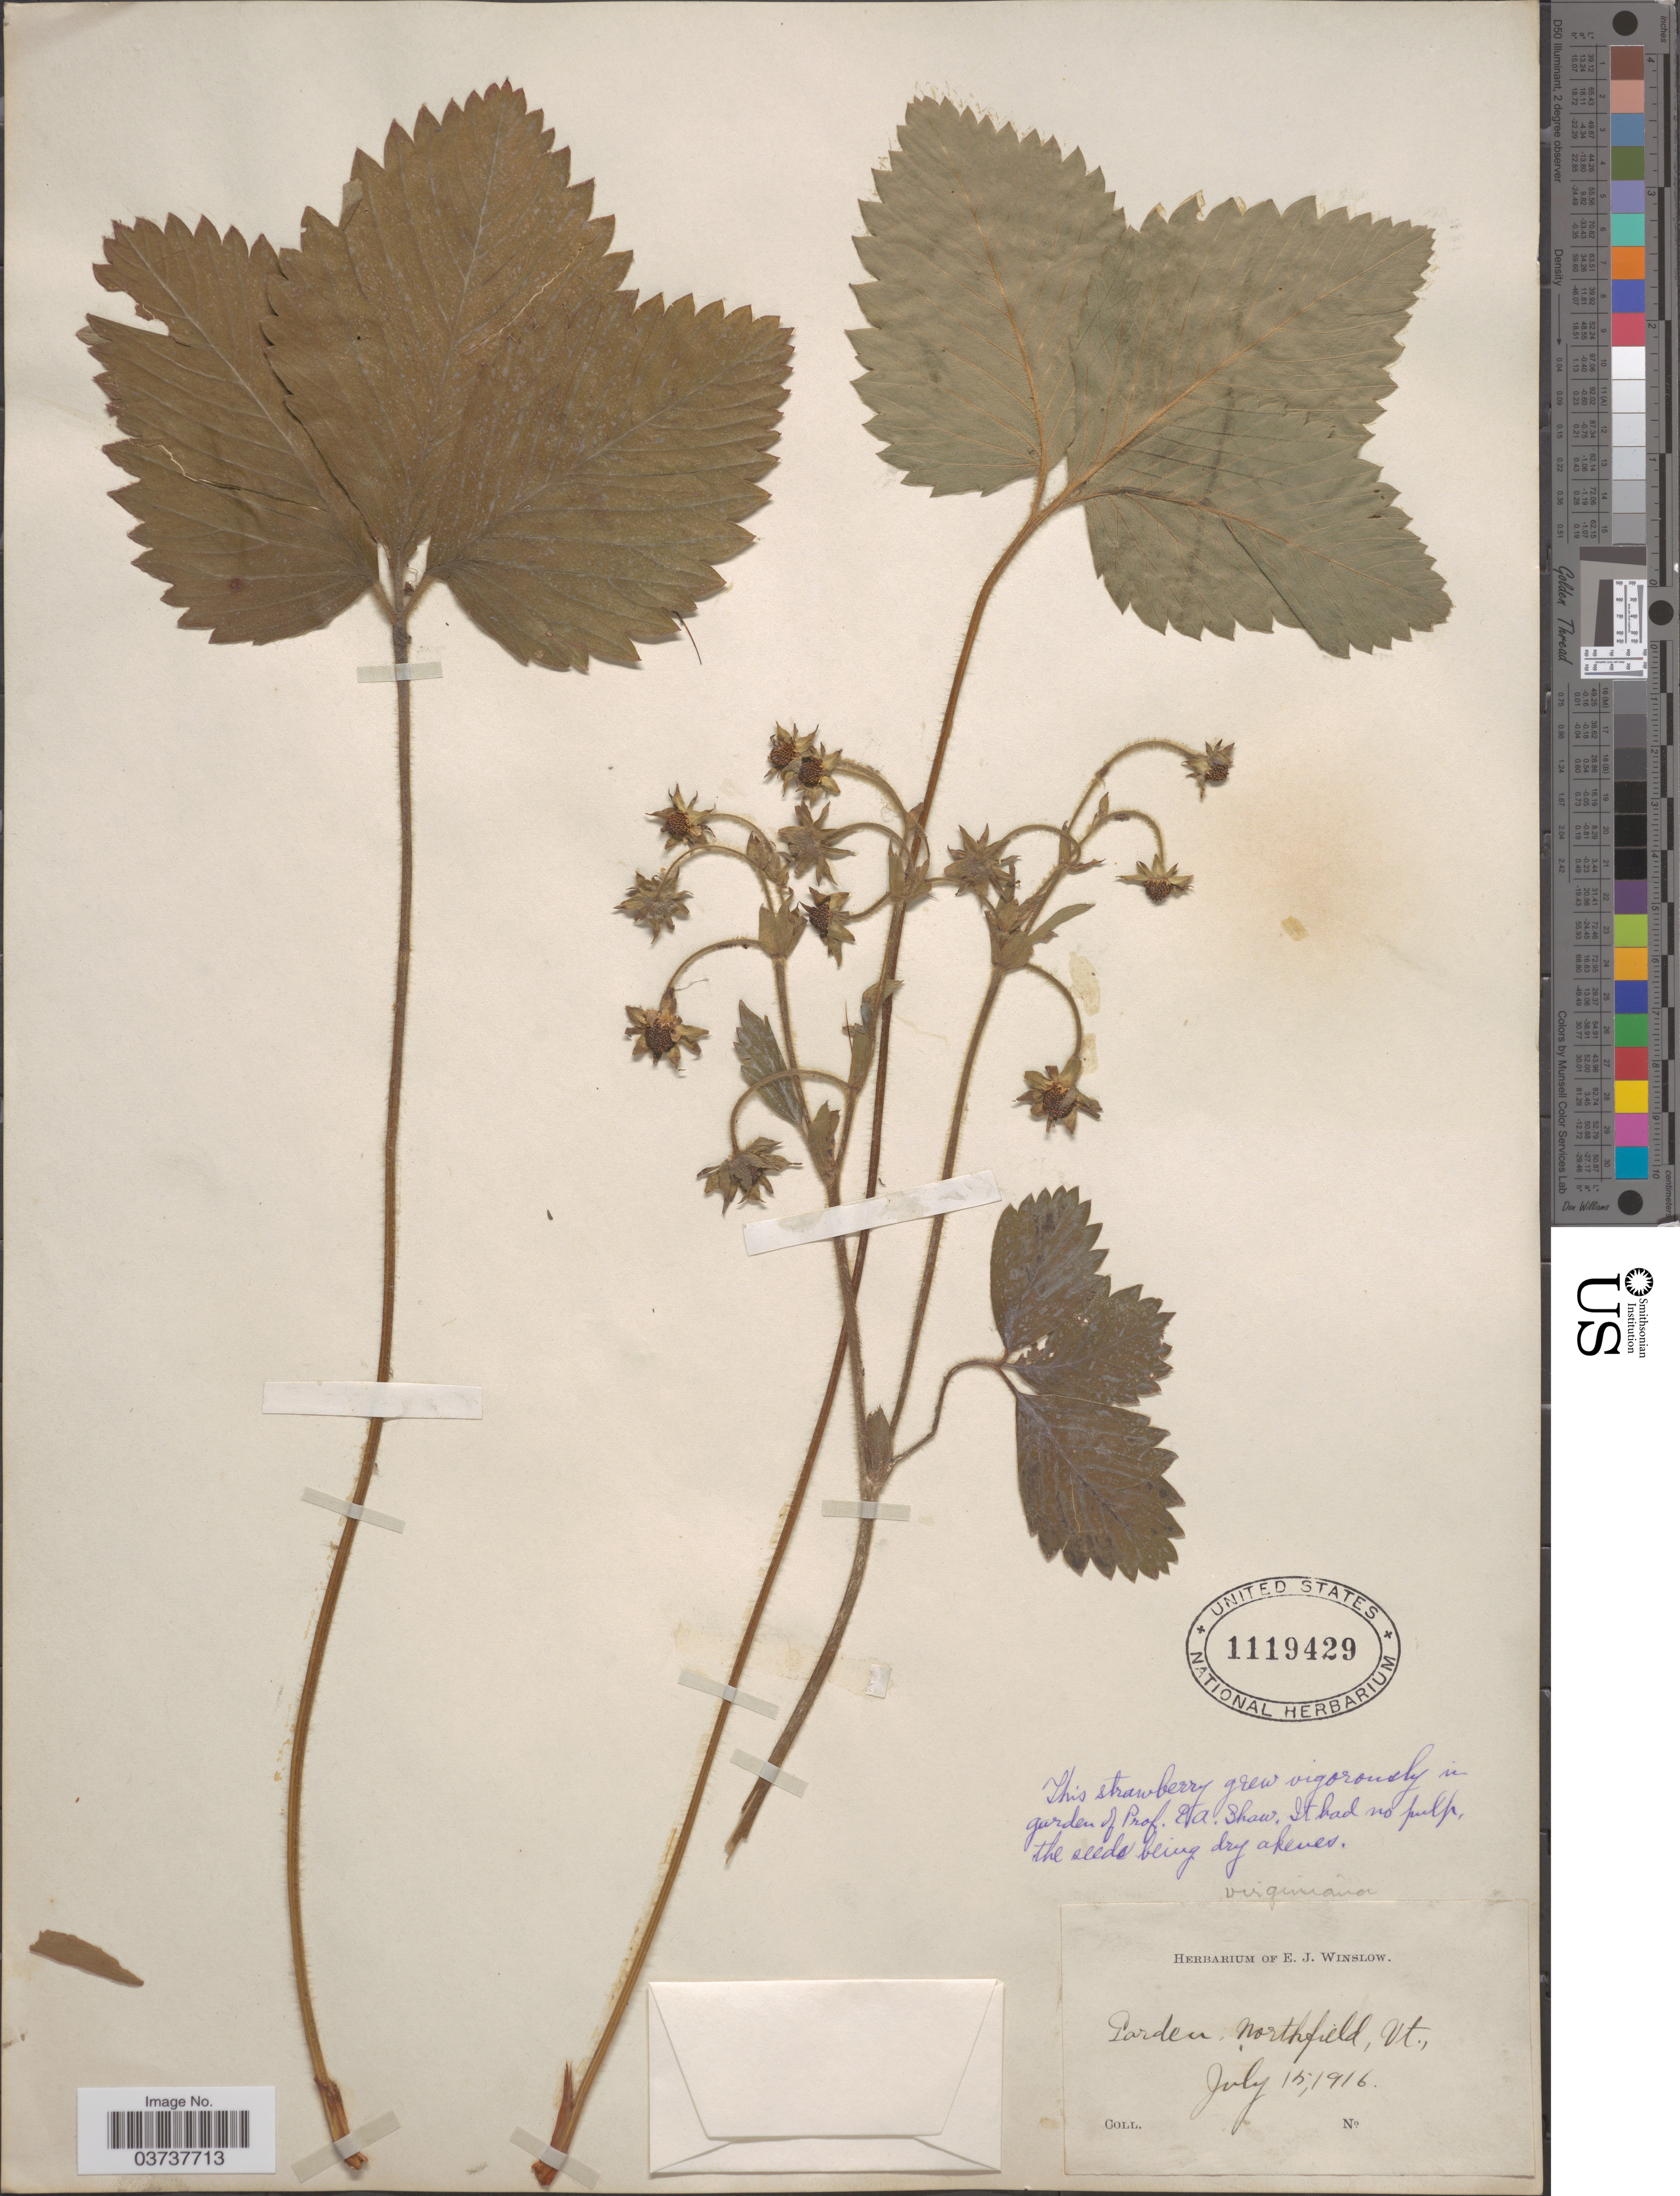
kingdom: Plantae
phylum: Tracheophyta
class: Magnoliopsida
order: Rosales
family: Rosaceae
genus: Fragaria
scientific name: Fragaria virginiana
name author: Mill.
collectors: ex herb. E. J. Winslow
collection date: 1916-07-15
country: United States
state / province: Vermont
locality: Garden, Northfield.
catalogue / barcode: US 1119429